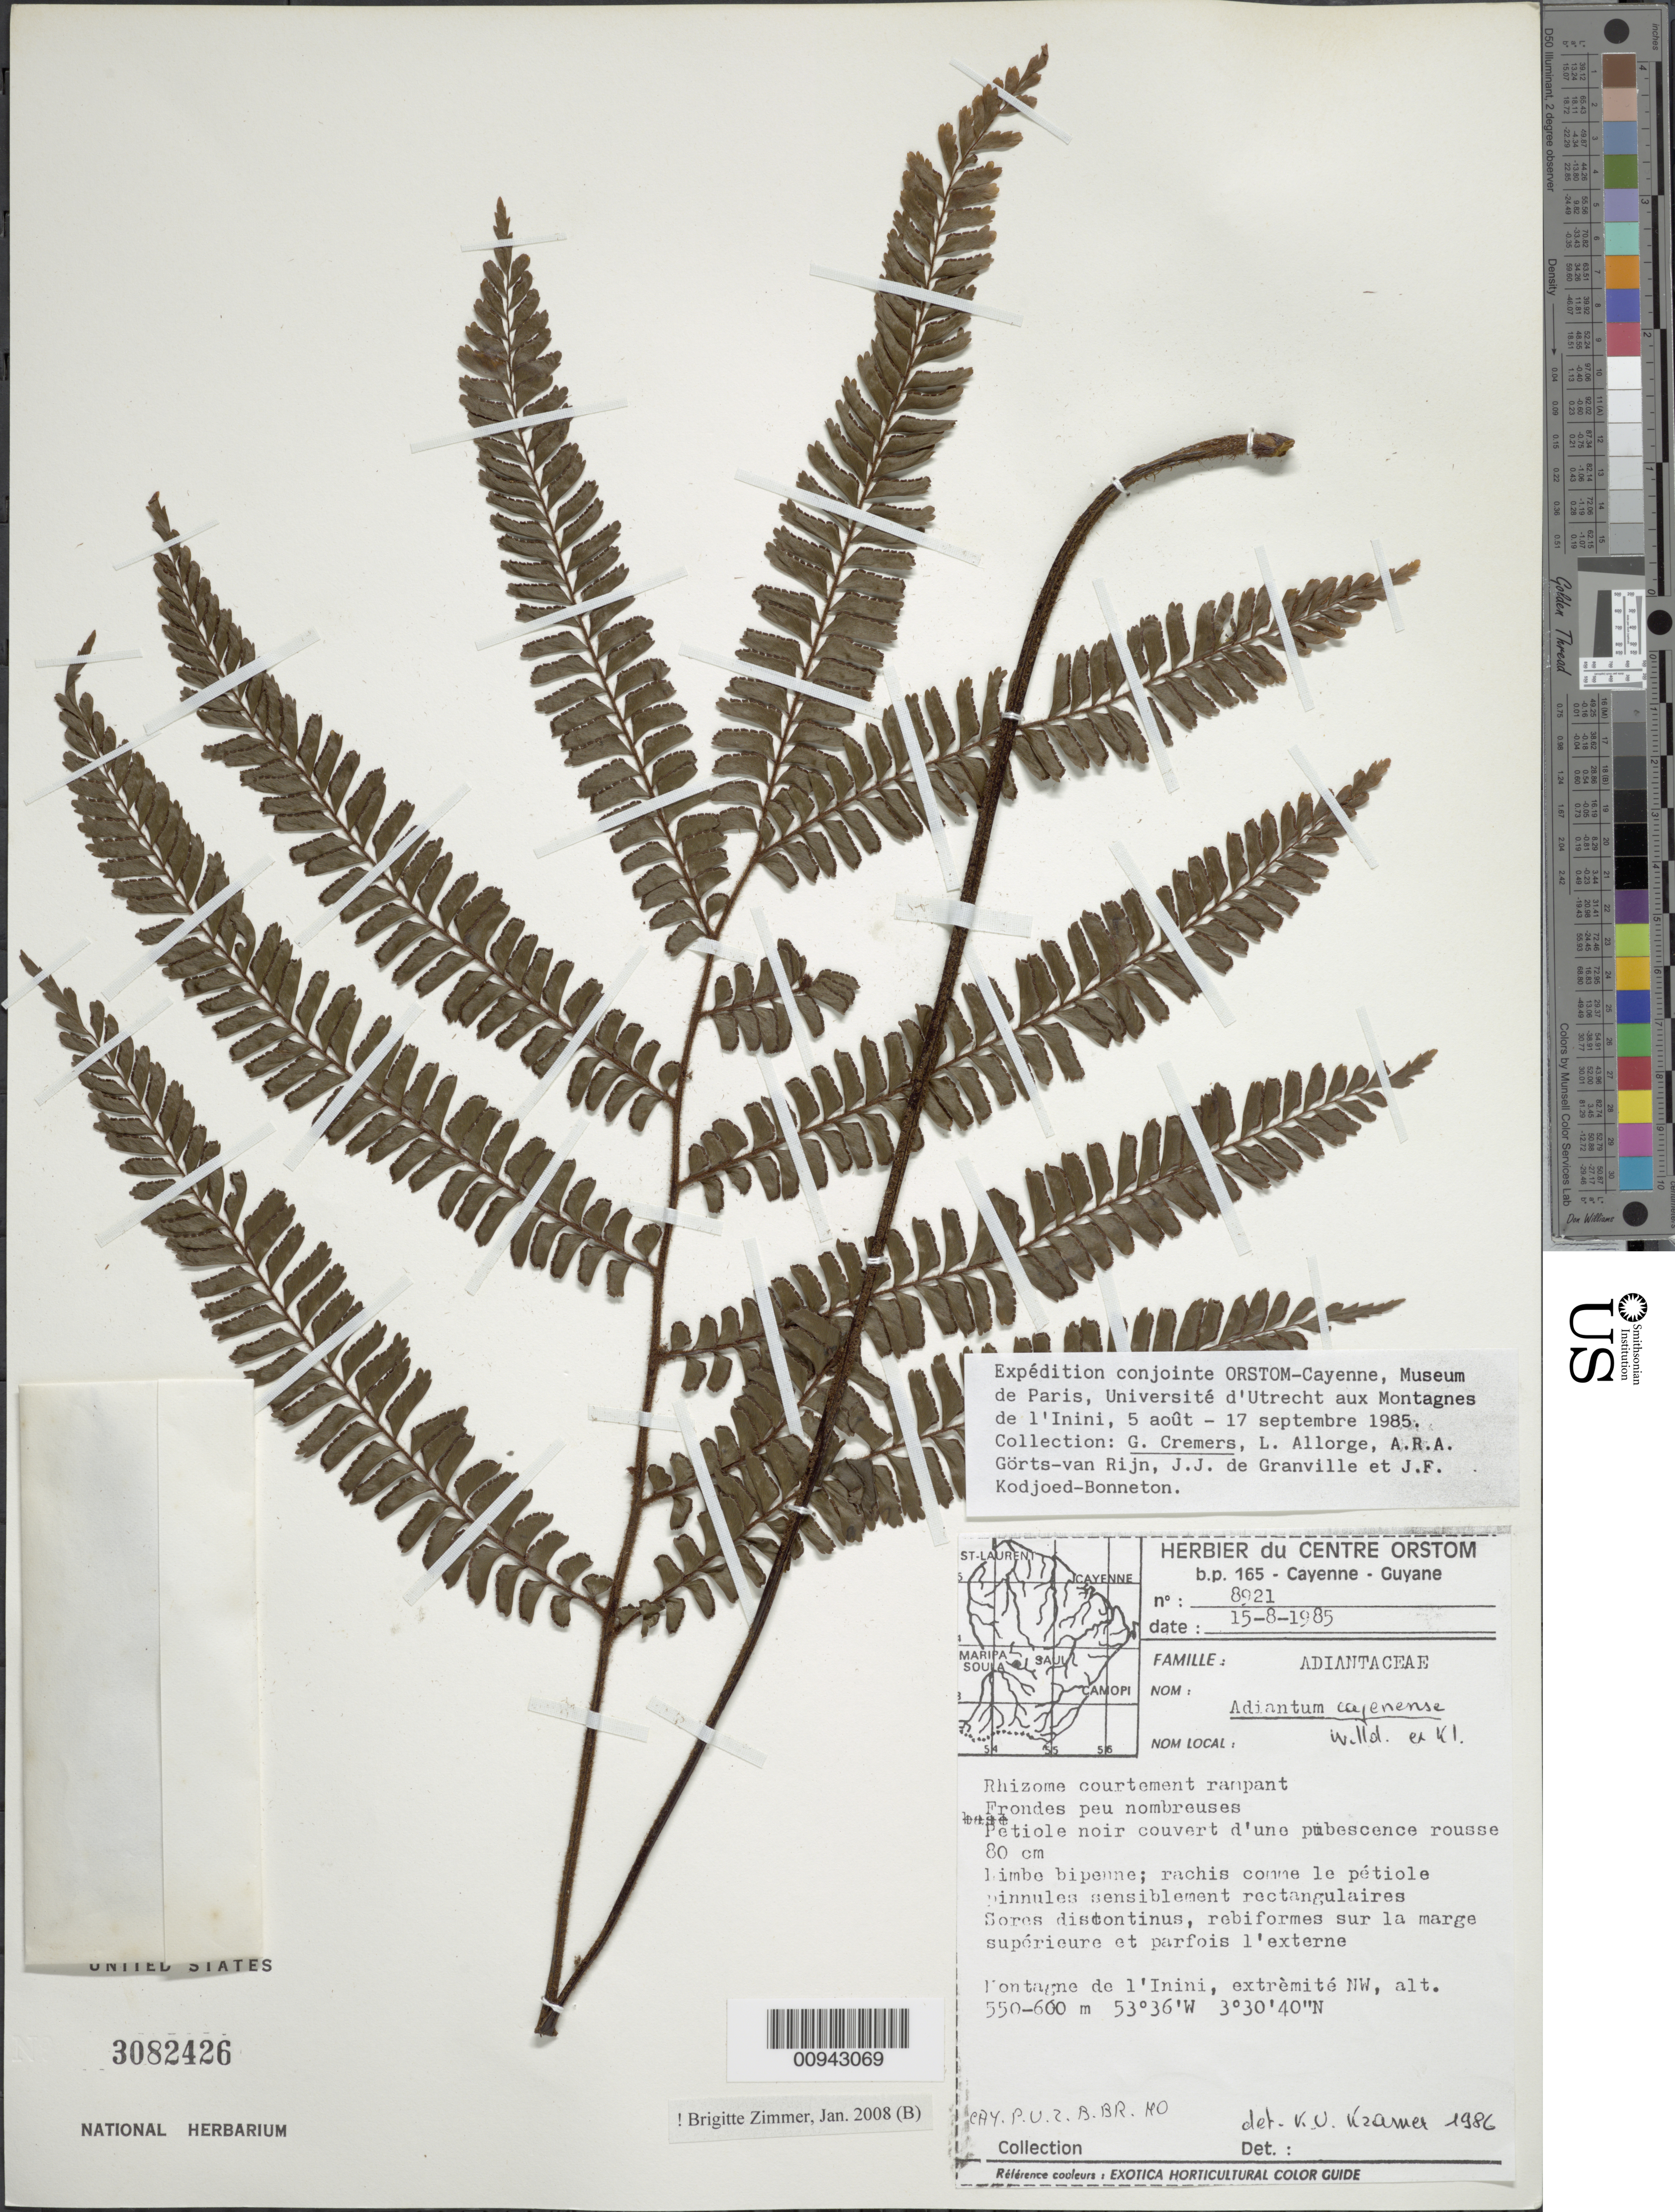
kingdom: Plantae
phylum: Tracheophyta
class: Polypodiopsida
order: Polypodiales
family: Pteridaceae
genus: Adiantum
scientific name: Adiantum cajennense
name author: Willd. ex Klotzsch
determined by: Zimmer, B.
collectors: G. Cremers, L. Allorge, A. .R. A. Görts-van Rijn, J.-J. de Granville & J. Kodjoed-Bonneton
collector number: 8921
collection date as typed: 15-Aug-85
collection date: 1985-08-15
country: French Guiana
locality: Montagne de l'Inini, extrèmité NW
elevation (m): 550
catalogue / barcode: US 3082426